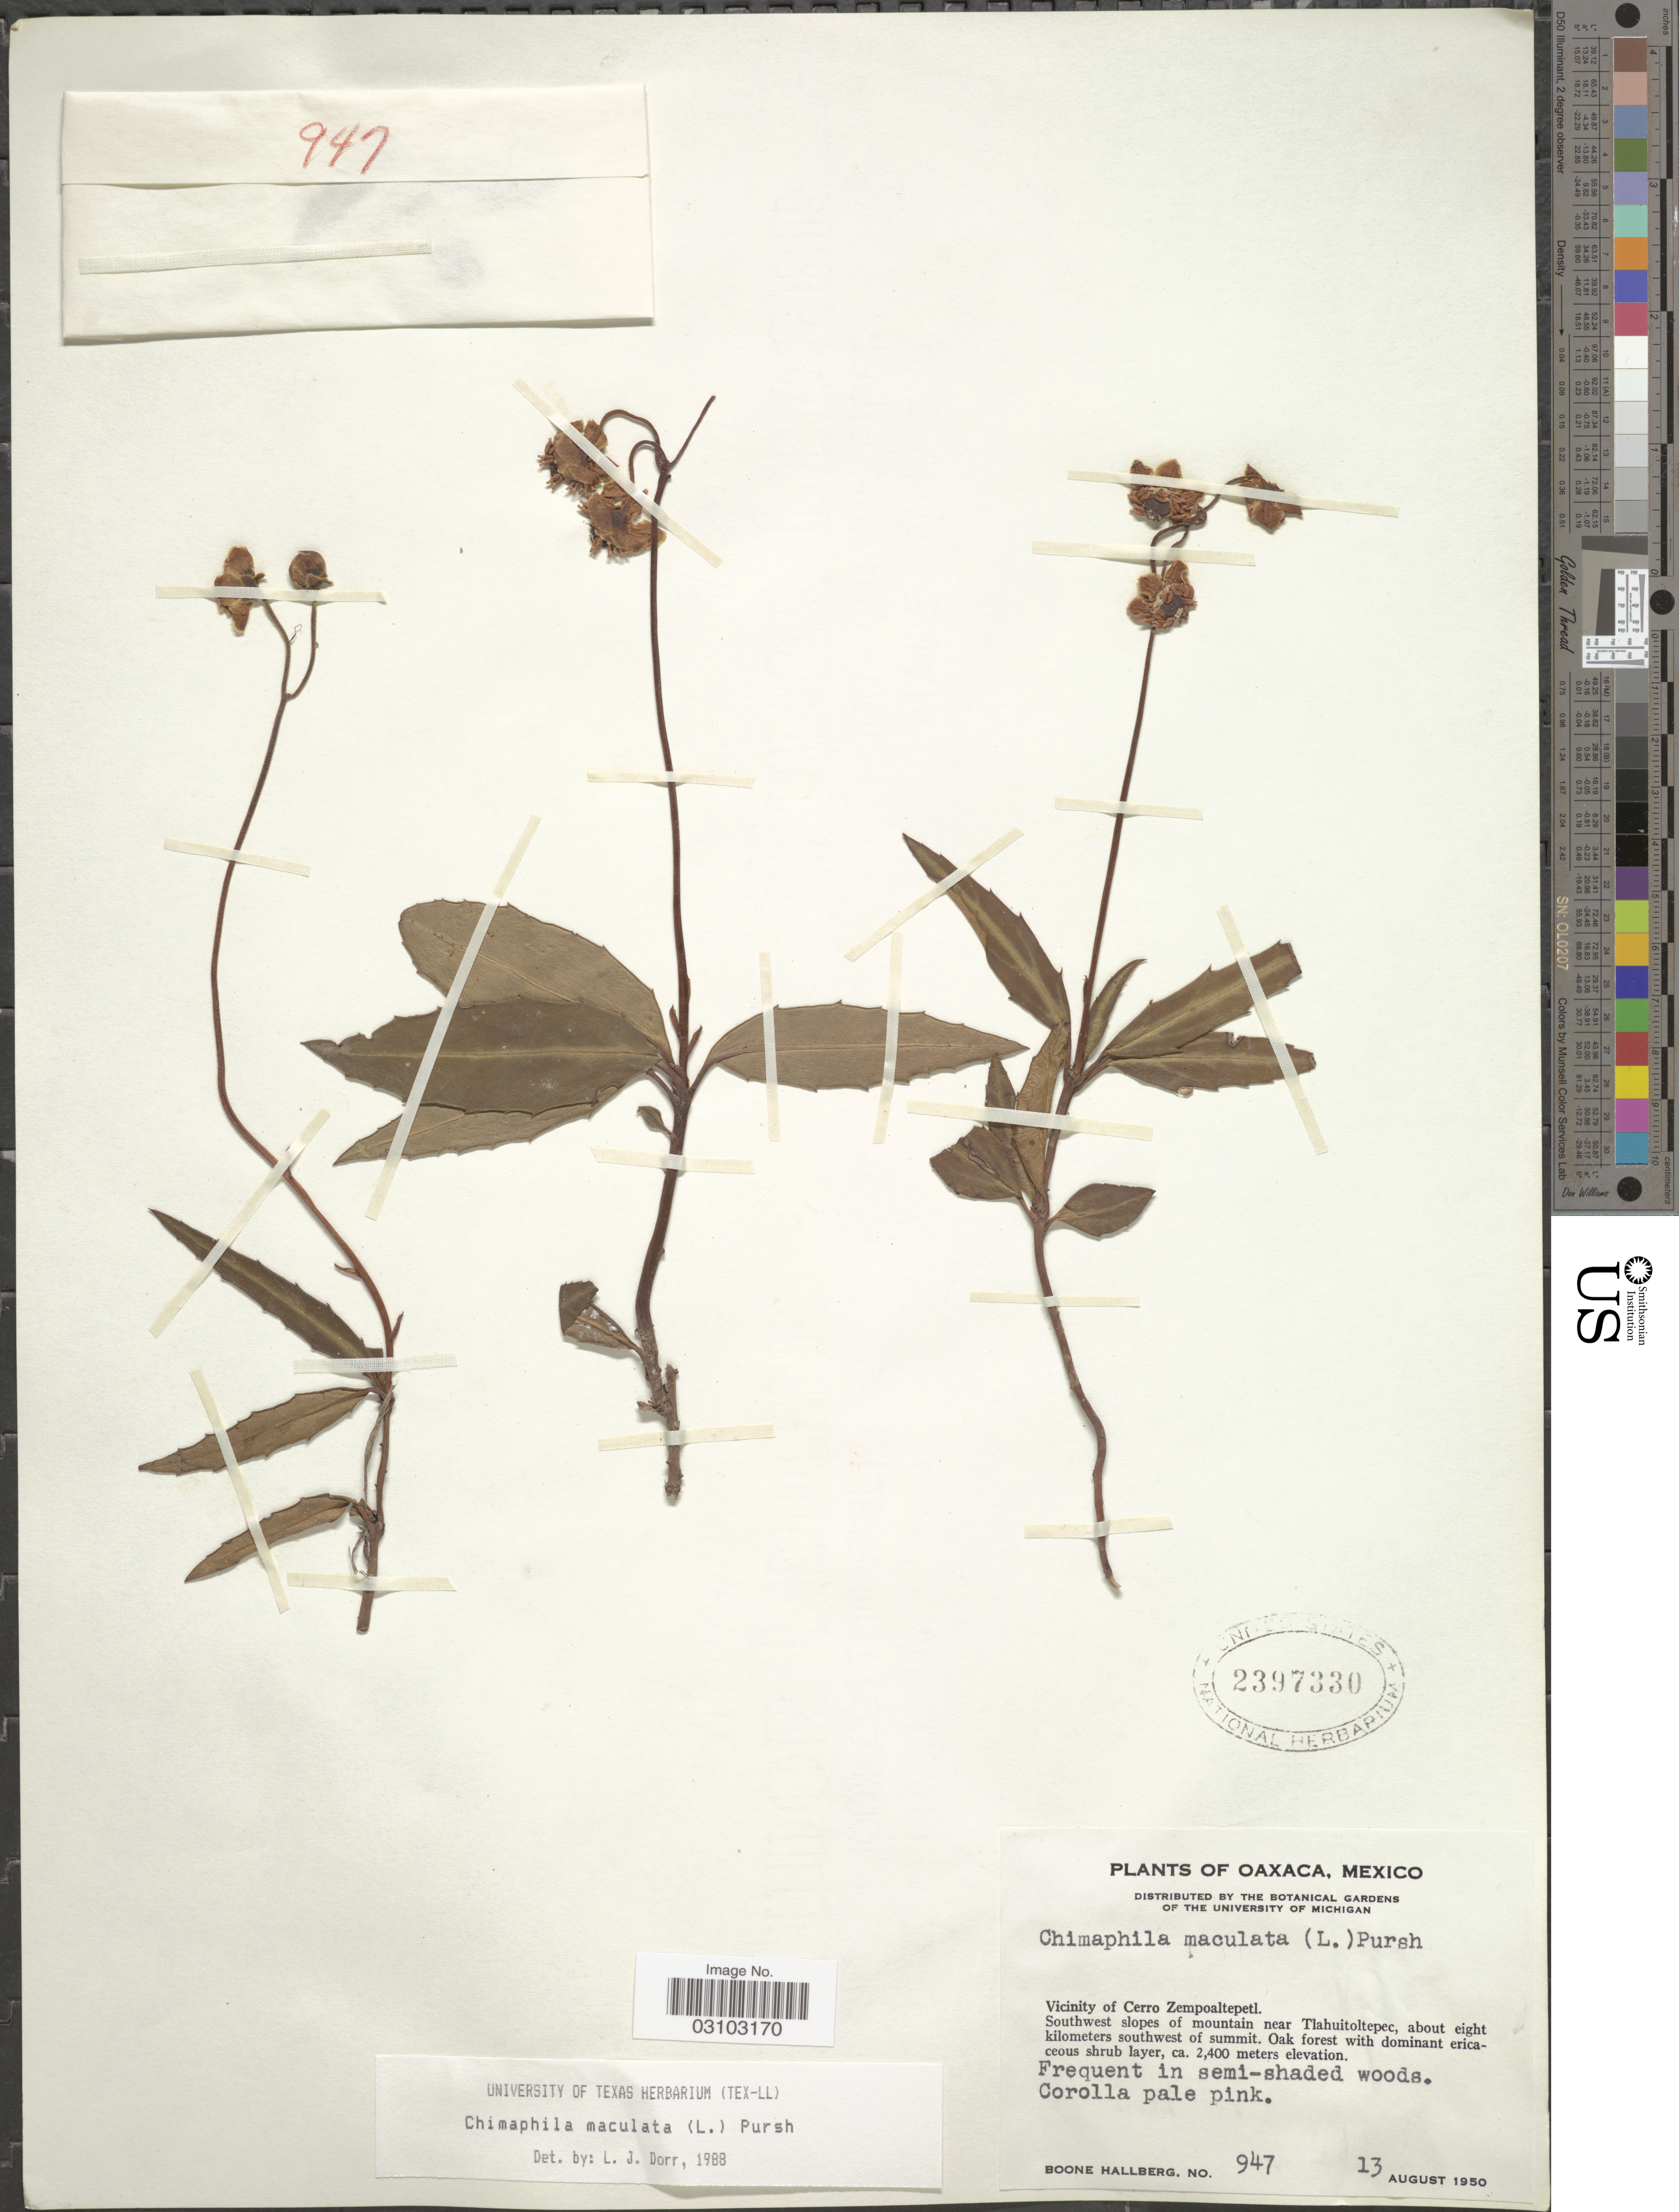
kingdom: Plantae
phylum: Tracheophyta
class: Magnoliopsida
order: Ericales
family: Ericaceae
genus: Chimaphila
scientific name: Chimaphila maculata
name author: (L.) Pursh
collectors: B. Hallberg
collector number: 947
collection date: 1950-08-13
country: Mexico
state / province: Oaxaca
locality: Vicinity of Cerro Zempoaltepetl. Southwest slopes of mountain near Tlahuitoltepec, about eight kilometers southwest of summit.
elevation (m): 2400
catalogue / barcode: US 2397330